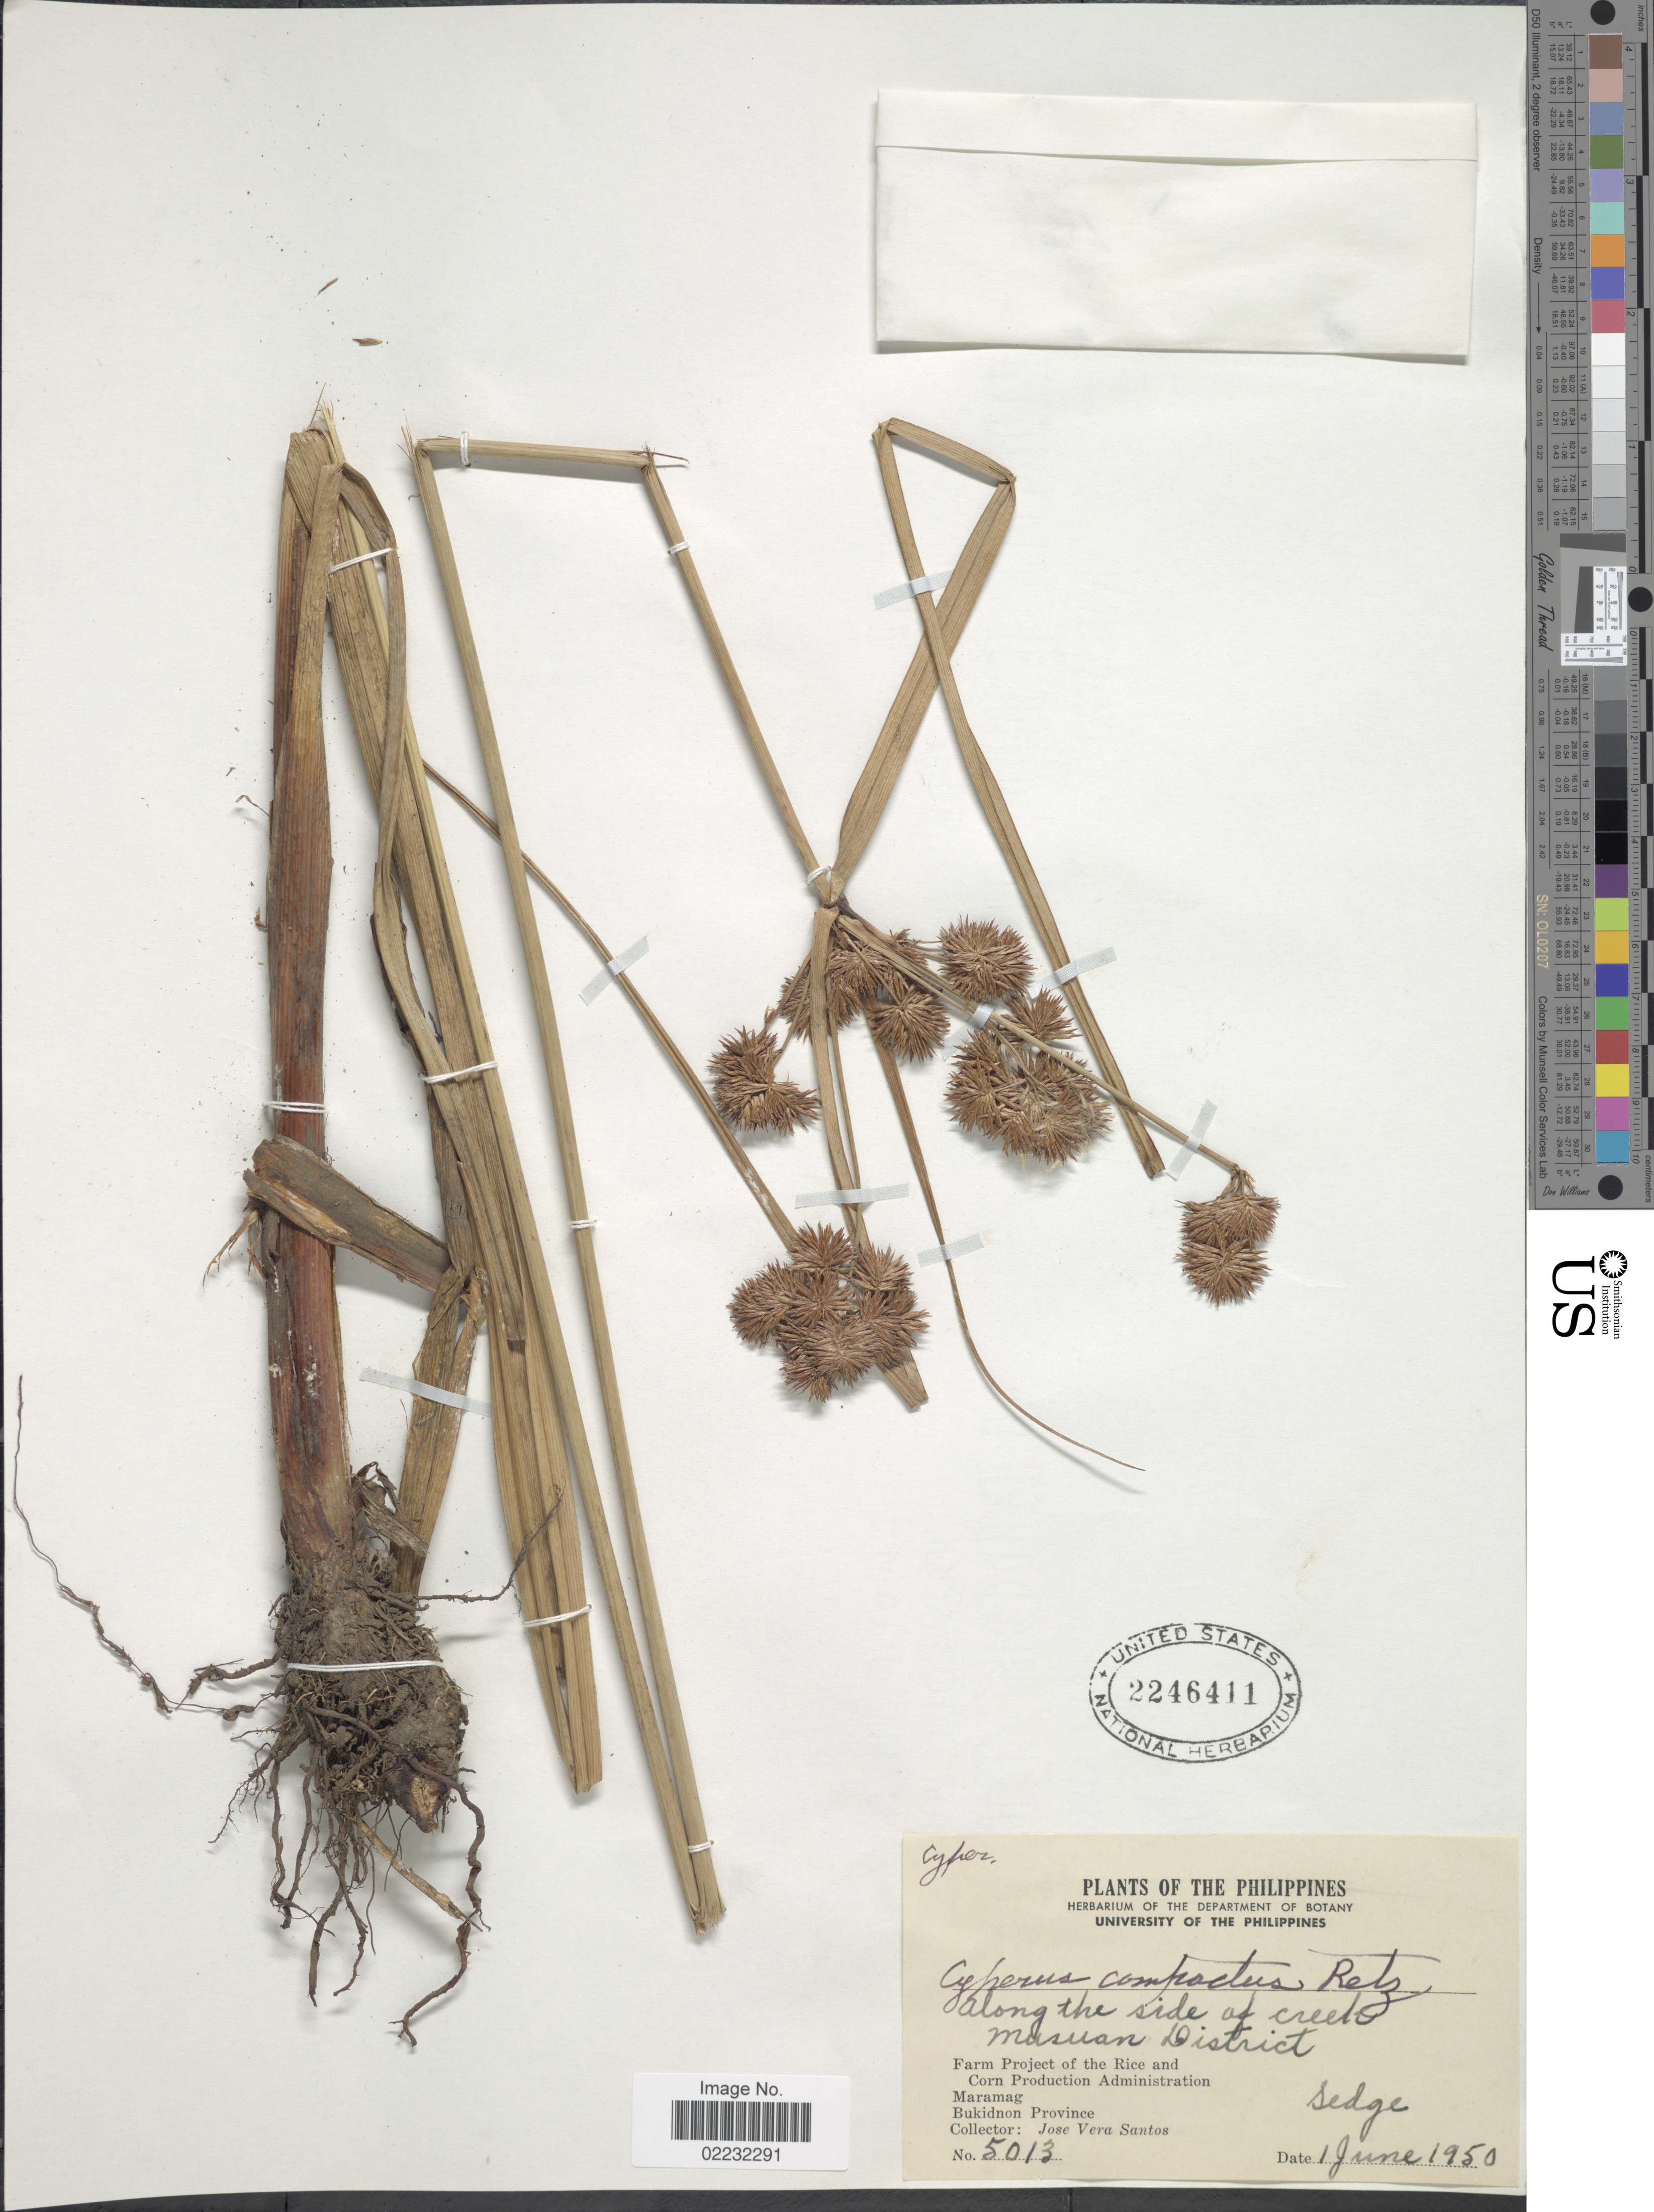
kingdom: Plantae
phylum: Tracheophyta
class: Liliopsida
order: Poales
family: Cyperaceae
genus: Cyperus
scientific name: Cyperus compactus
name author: Retz.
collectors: J. Santos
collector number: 5013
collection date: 1950-06-01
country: Philippines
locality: Along the side of creek Musuan District, Farm Project of the Rice and Corn Production Administration, Maramag, Bukidnon Province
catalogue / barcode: US 2246411